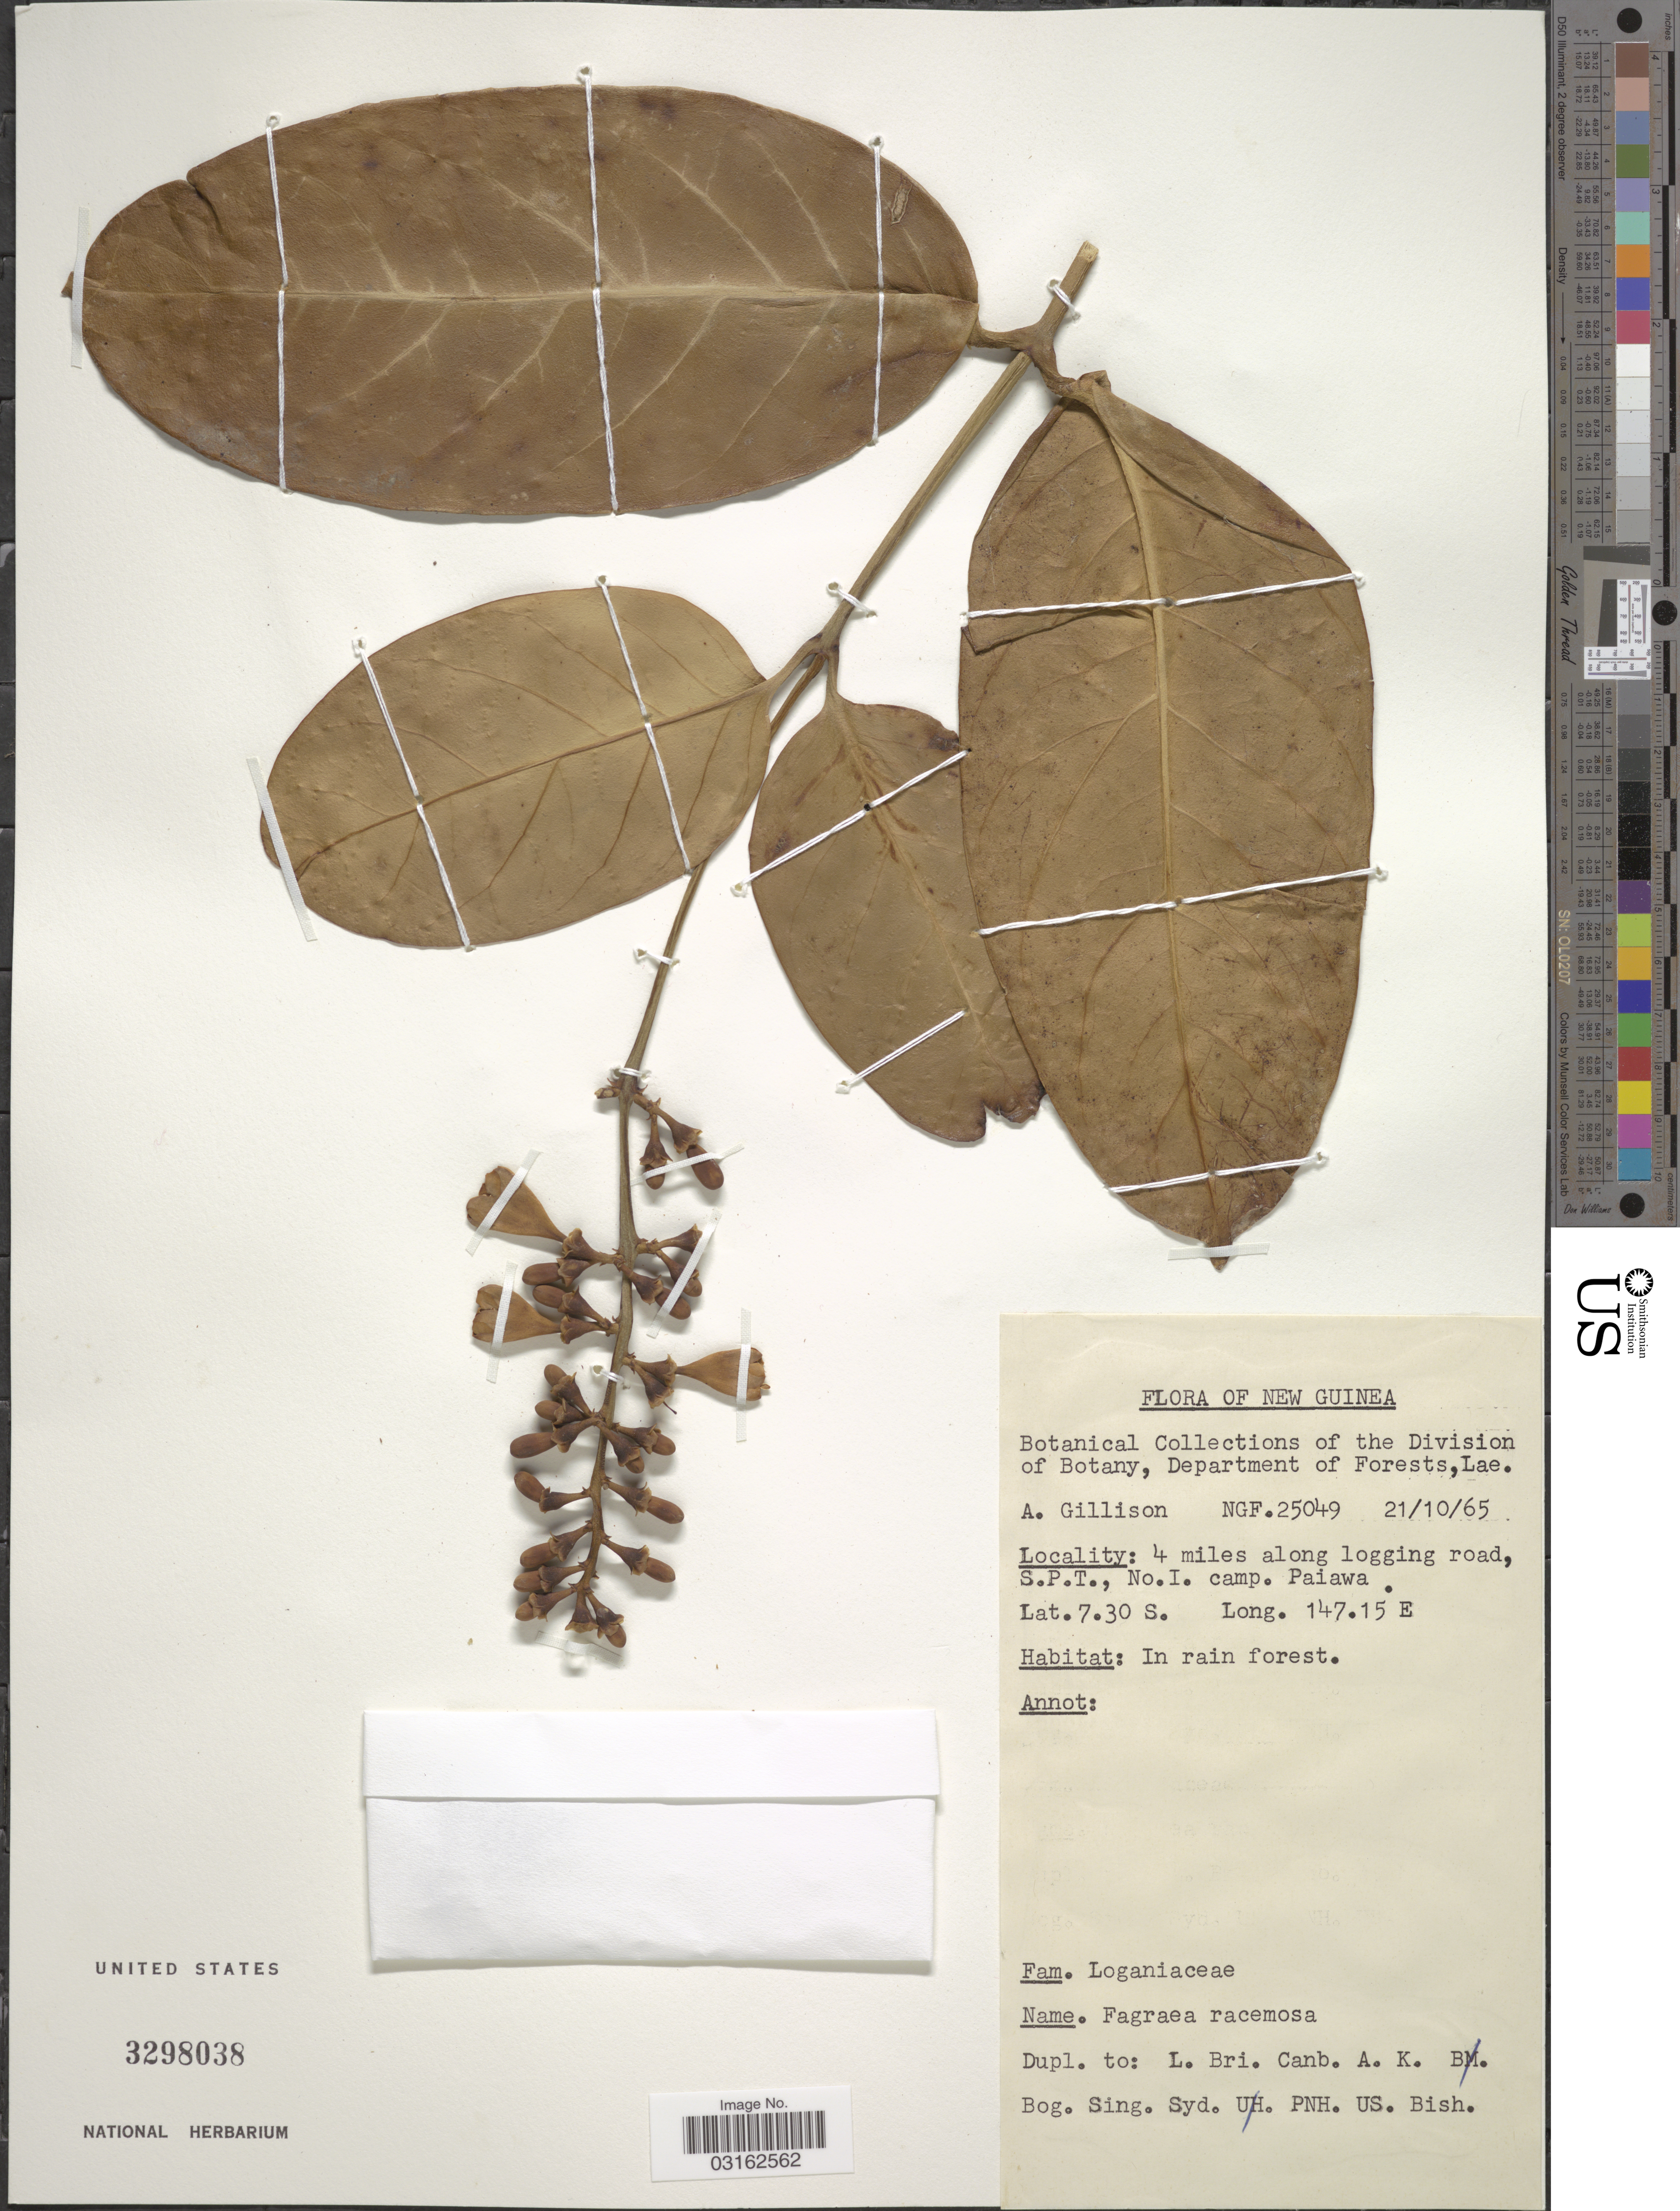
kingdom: Plantae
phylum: Tracheophyta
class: Magnoliopsida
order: Gentianales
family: Gentianaceae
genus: Fagraea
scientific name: Fagraea racemosa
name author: Jack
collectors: A. Gillison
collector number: NGF25049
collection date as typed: Transcribed d/m/y: 21/10/65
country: Papua New Guinea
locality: New Guinea. 4 miles along logging road, S.P.T., No. 1 camp. Paiawa.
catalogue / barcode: US 3298038